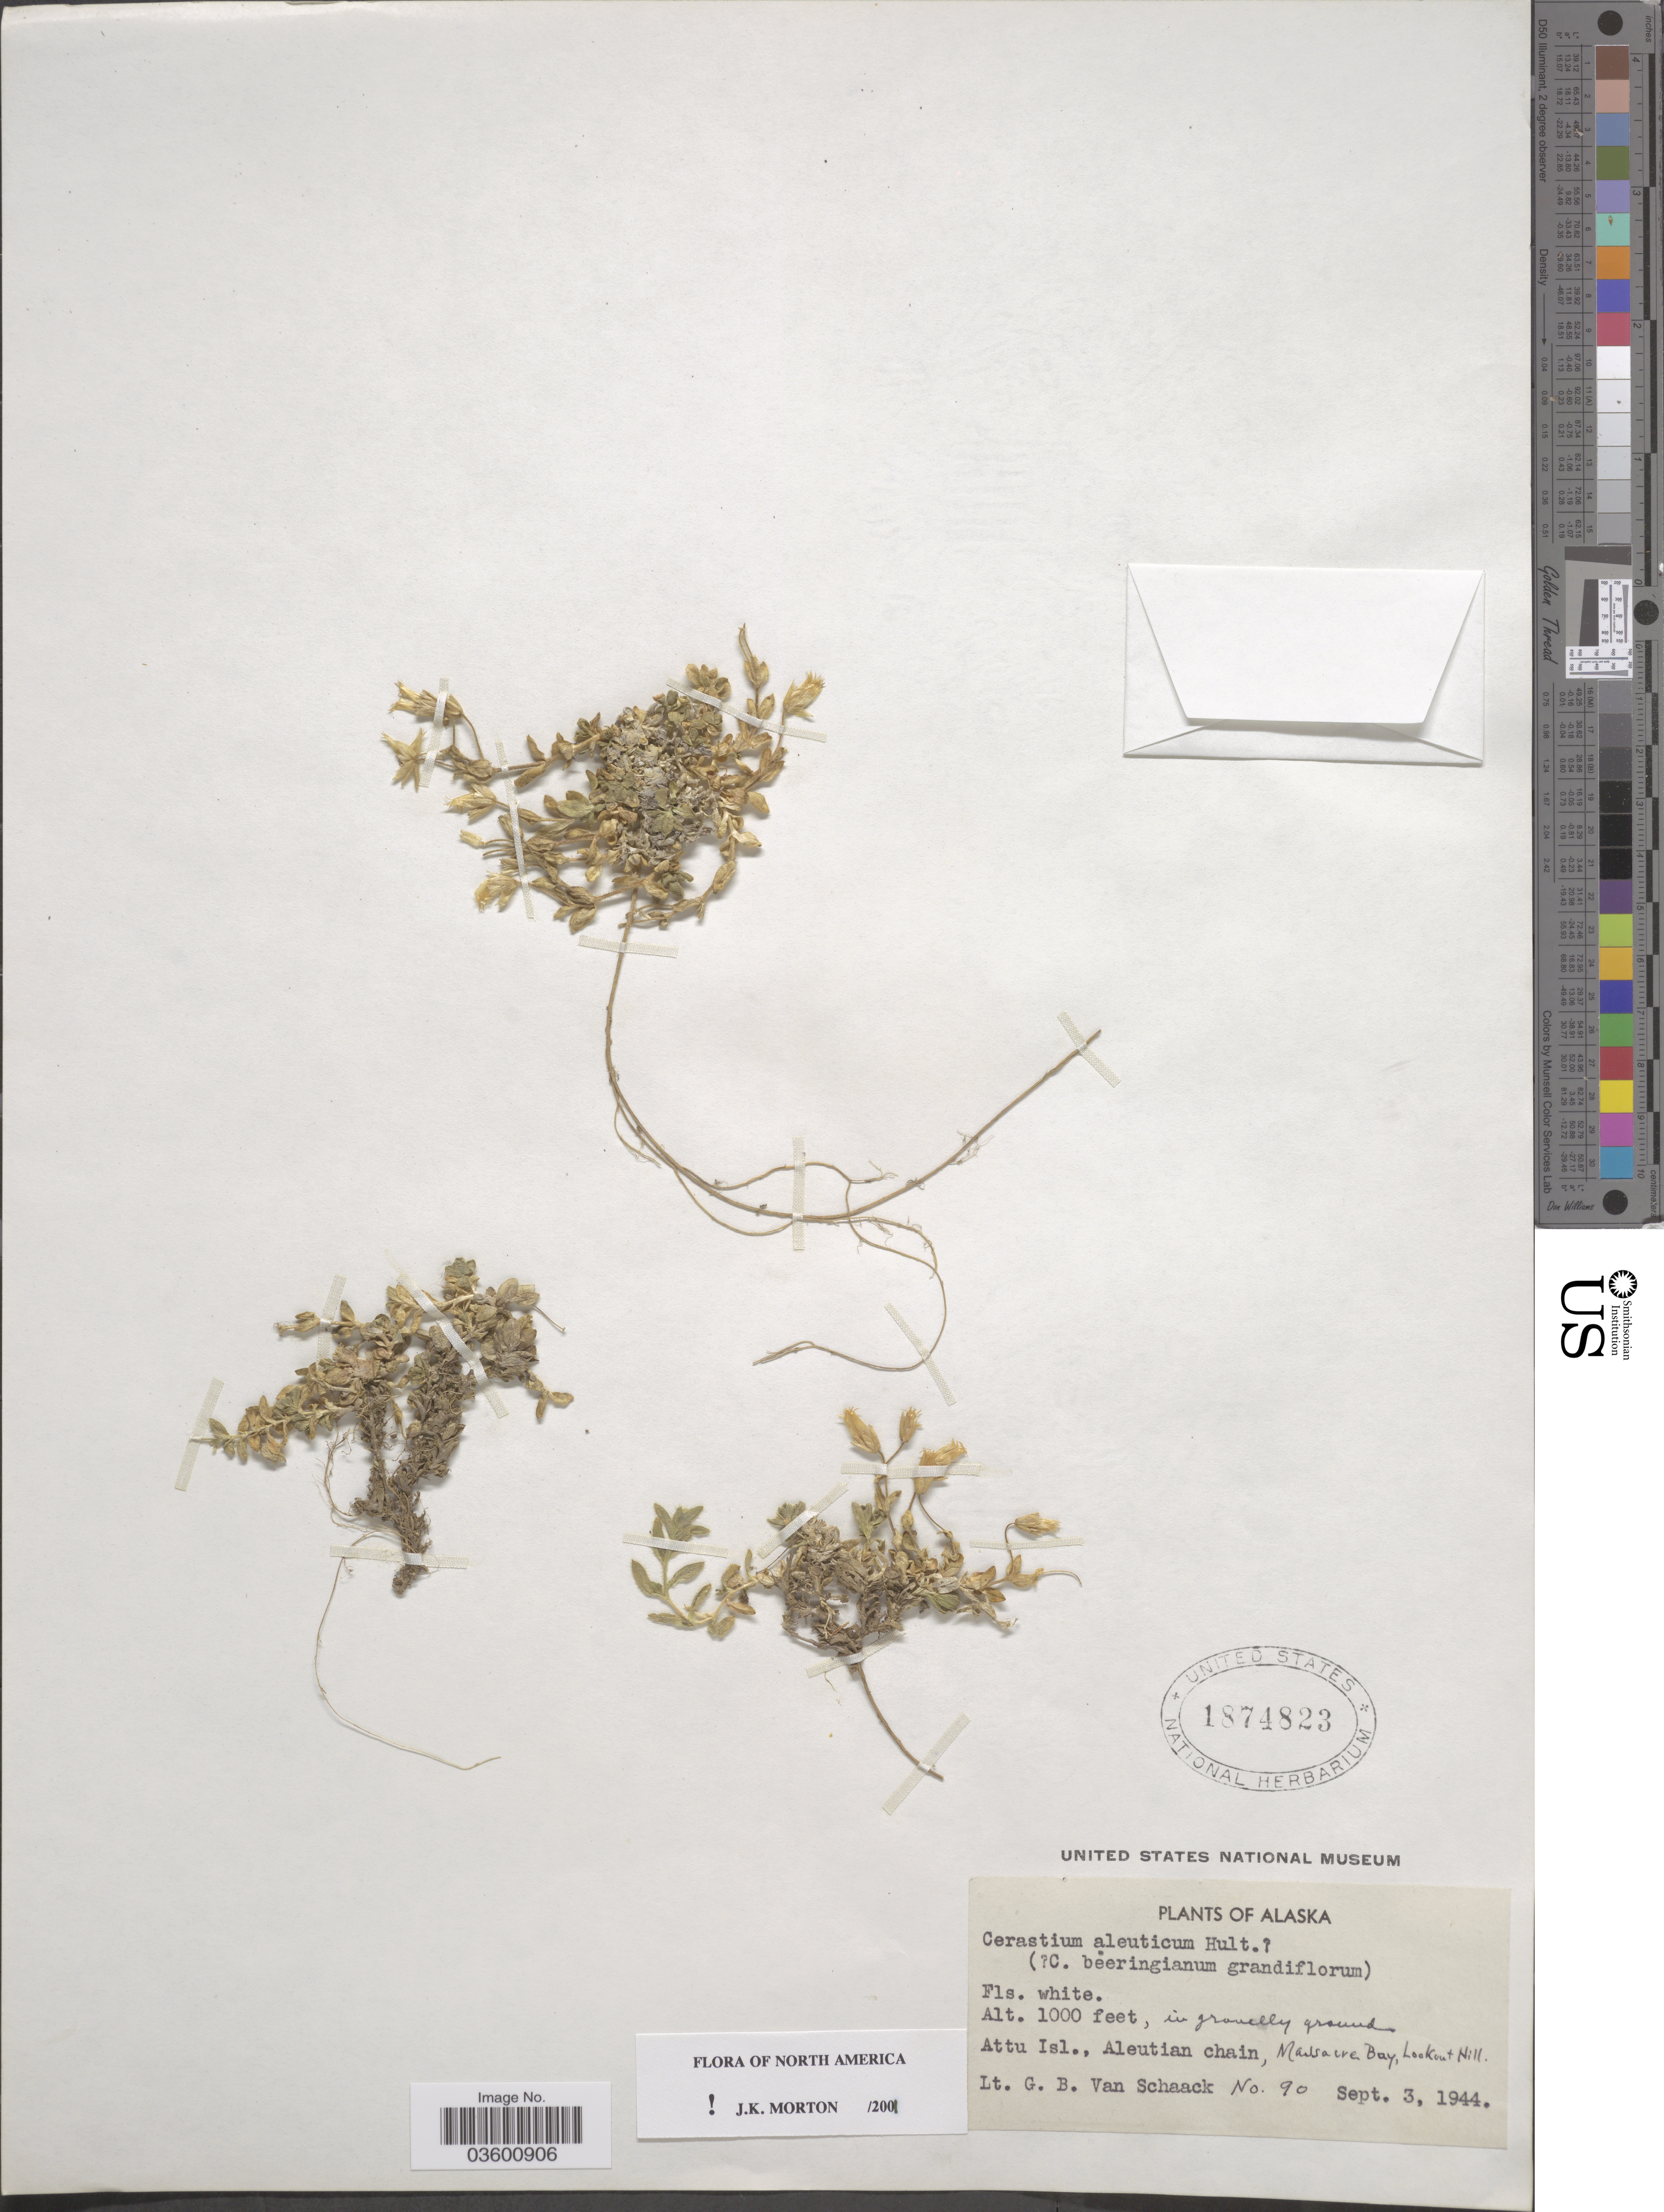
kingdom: Plantae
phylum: Tracheophyta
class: Magnoliopsida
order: Caryophyllales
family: Caryophyllaceae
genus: Cerastium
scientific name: Cerastium aleuticum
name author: Hultén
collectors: G. Van Schaack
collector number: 90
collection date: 1944-09-03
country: United States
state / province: Alaska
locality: Attu Isl., Aleutian chain, Massacre Bay, Lookout Hill.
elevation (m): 305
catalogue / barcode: US 1874823